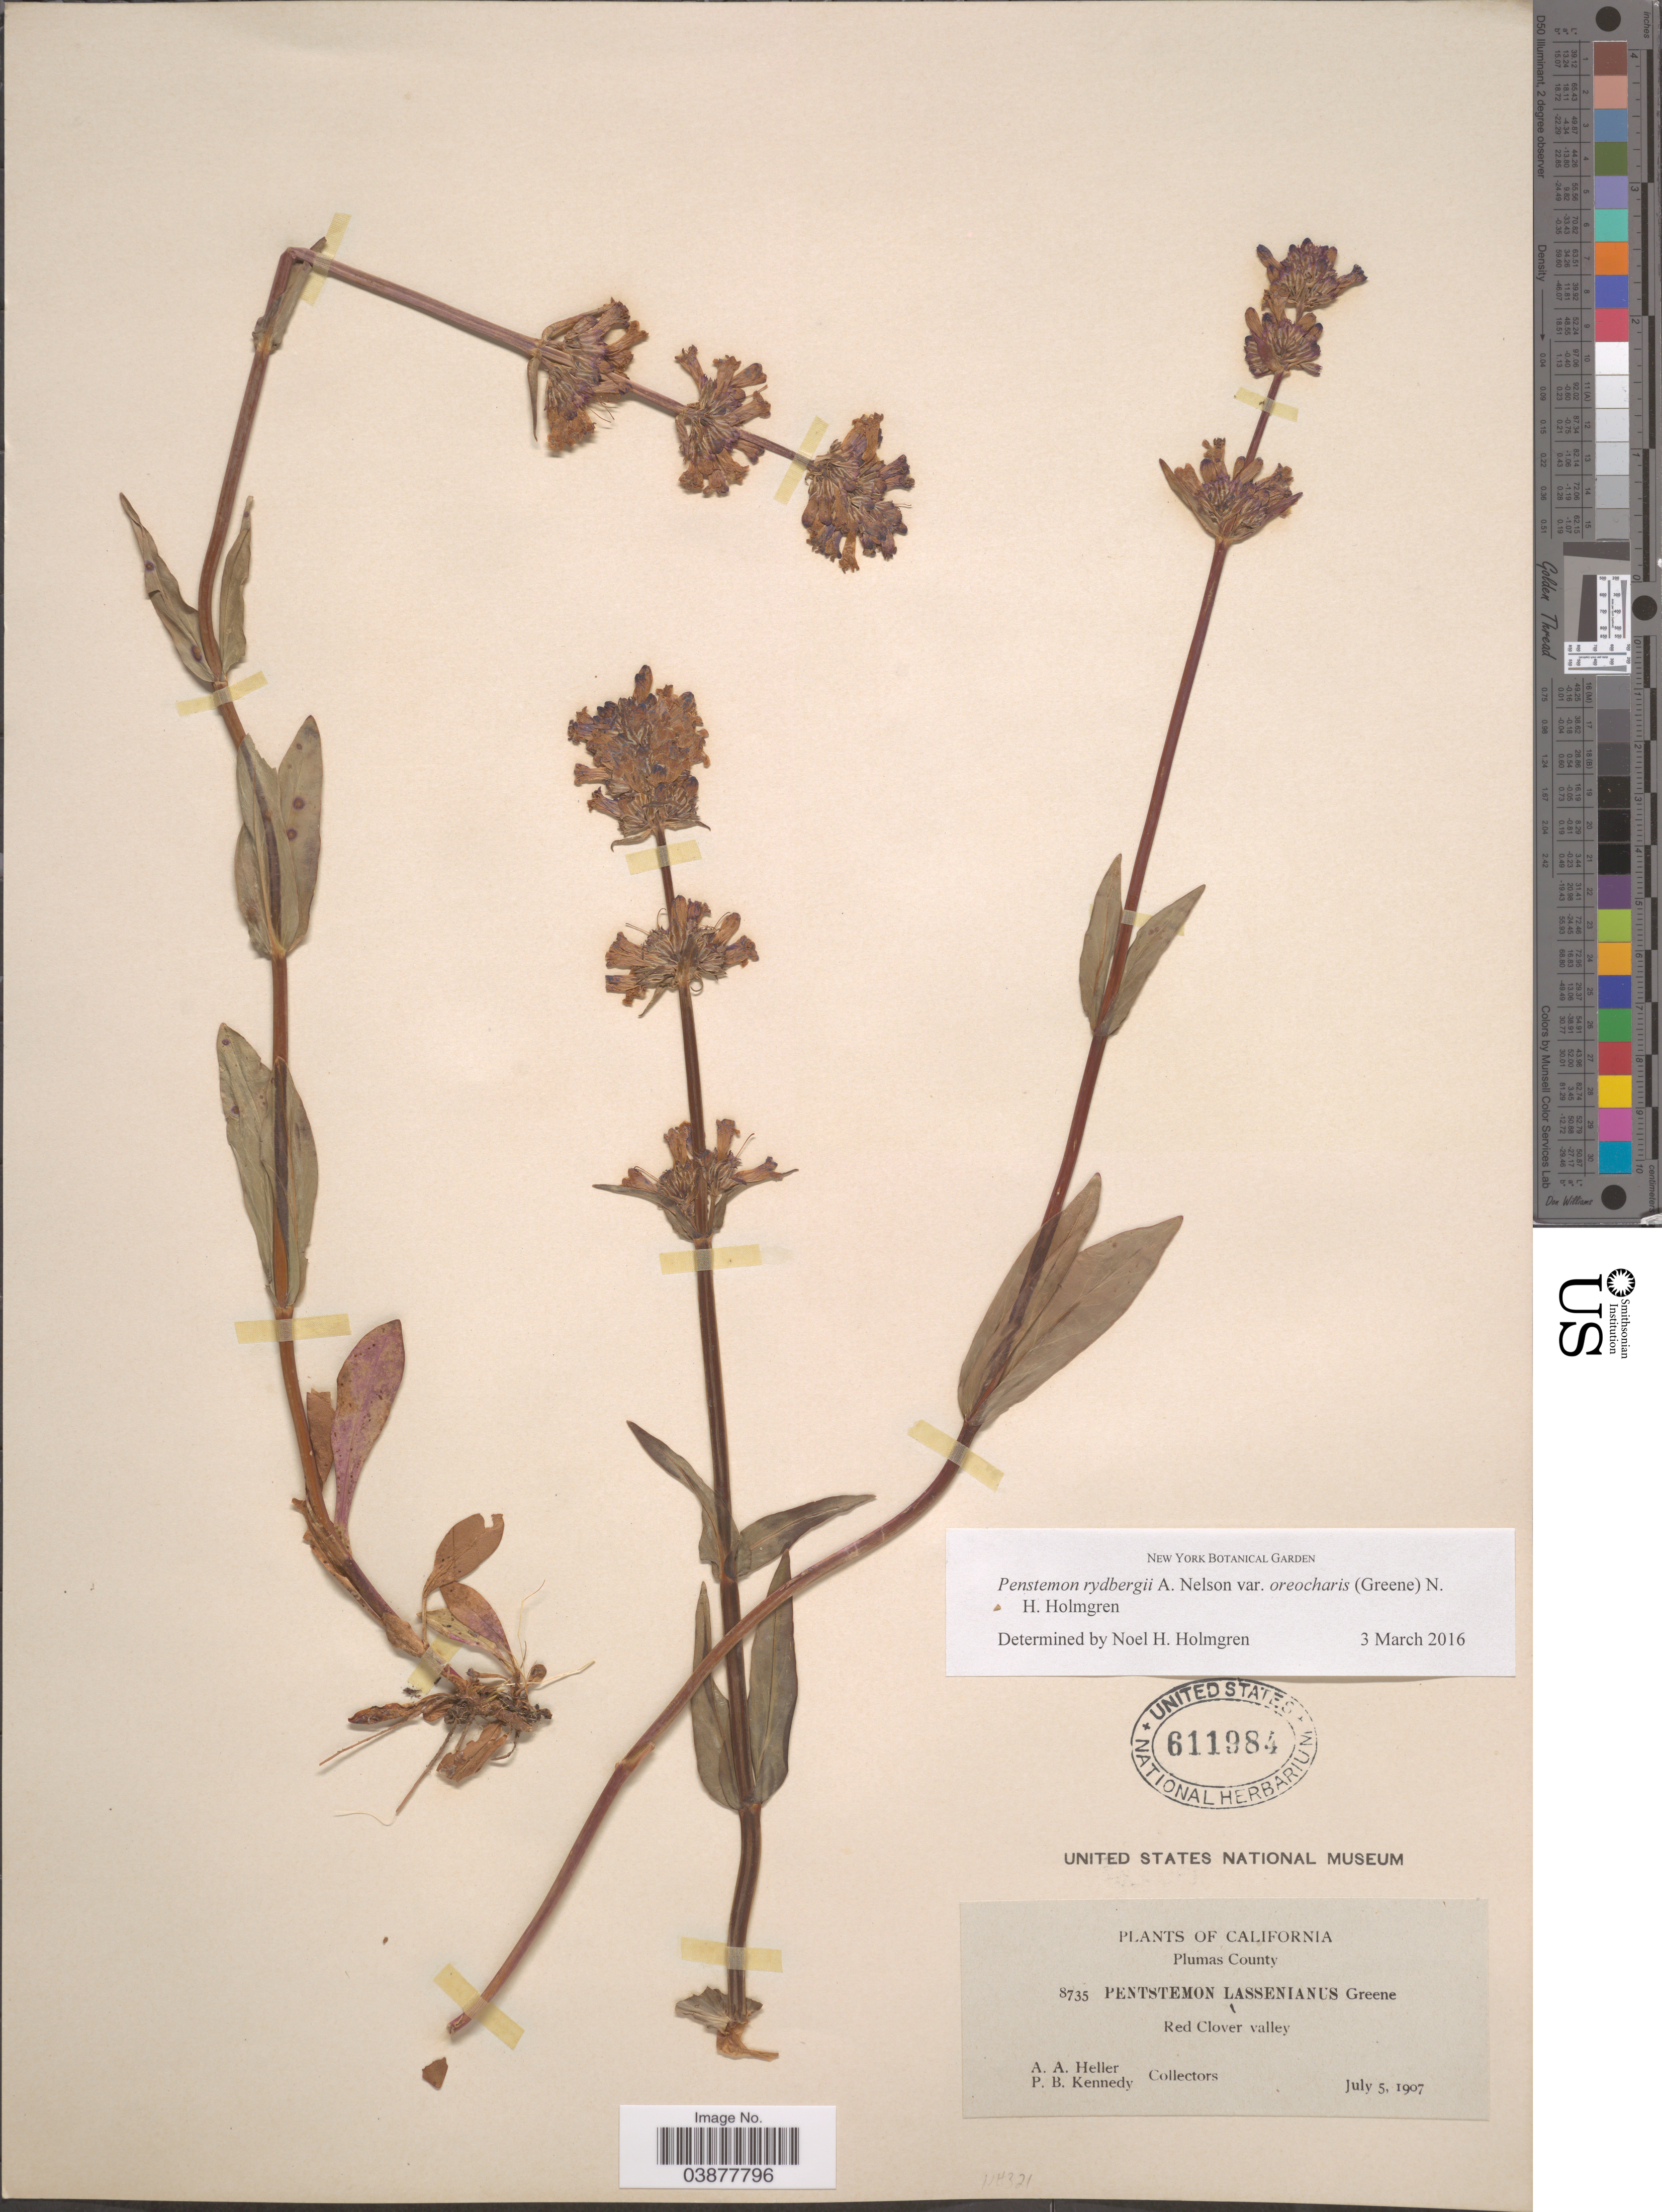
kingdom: Plantae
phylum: Tracheophyta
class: Magnoliopsida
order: Lamiales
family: Plantaginaceae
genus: Penstemon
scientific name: Penstemon rydbergii var. oreocharis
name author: (Greene) N.H. Holmgren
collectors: A. A. Heller & P. B. Kennedy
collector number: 8735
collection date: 1907-07-05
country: United States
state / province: California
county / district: Plumas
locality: Plumas County. Red Clover valley.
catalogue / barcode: US 611984